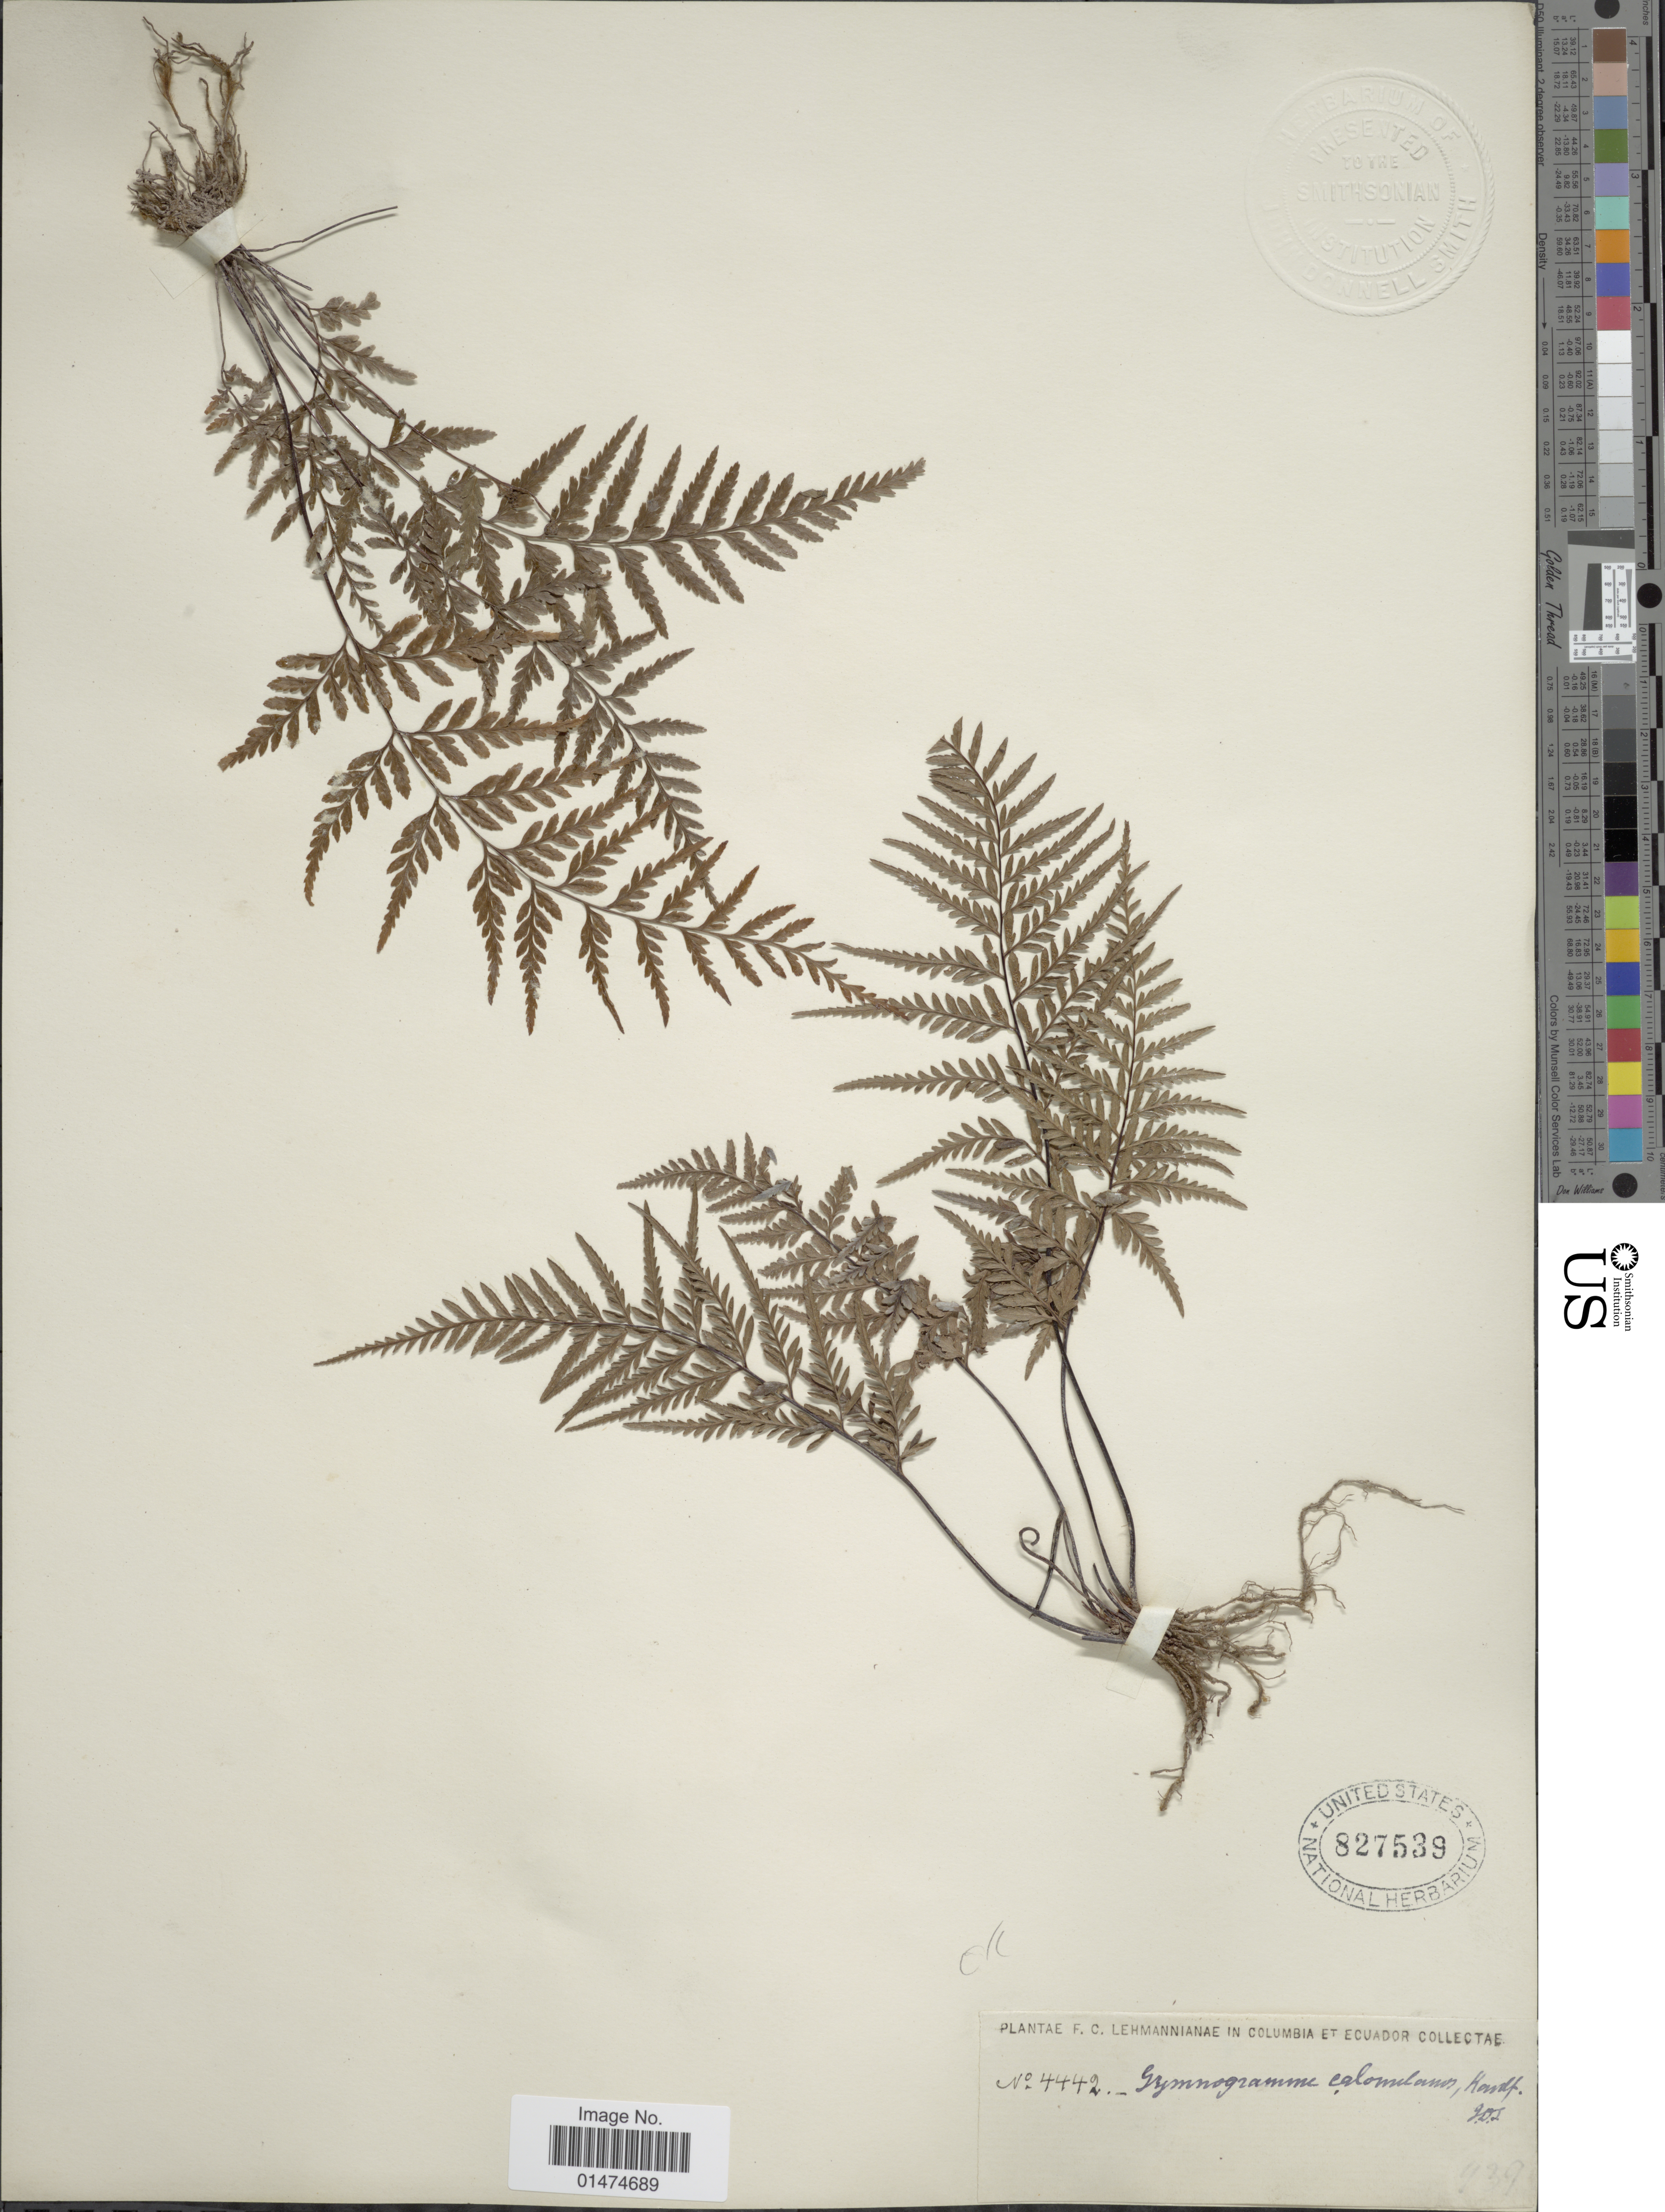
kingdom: Plantae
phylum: Tracheophyta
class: Polypodiopsida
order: Polypodiales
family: Pteridaceae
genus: Pityrogramma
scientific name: Pityrogramma calomelanos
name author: (L.) Link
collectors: F. C. Lehmann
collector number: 4442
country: Colombia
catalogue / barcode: US 827539